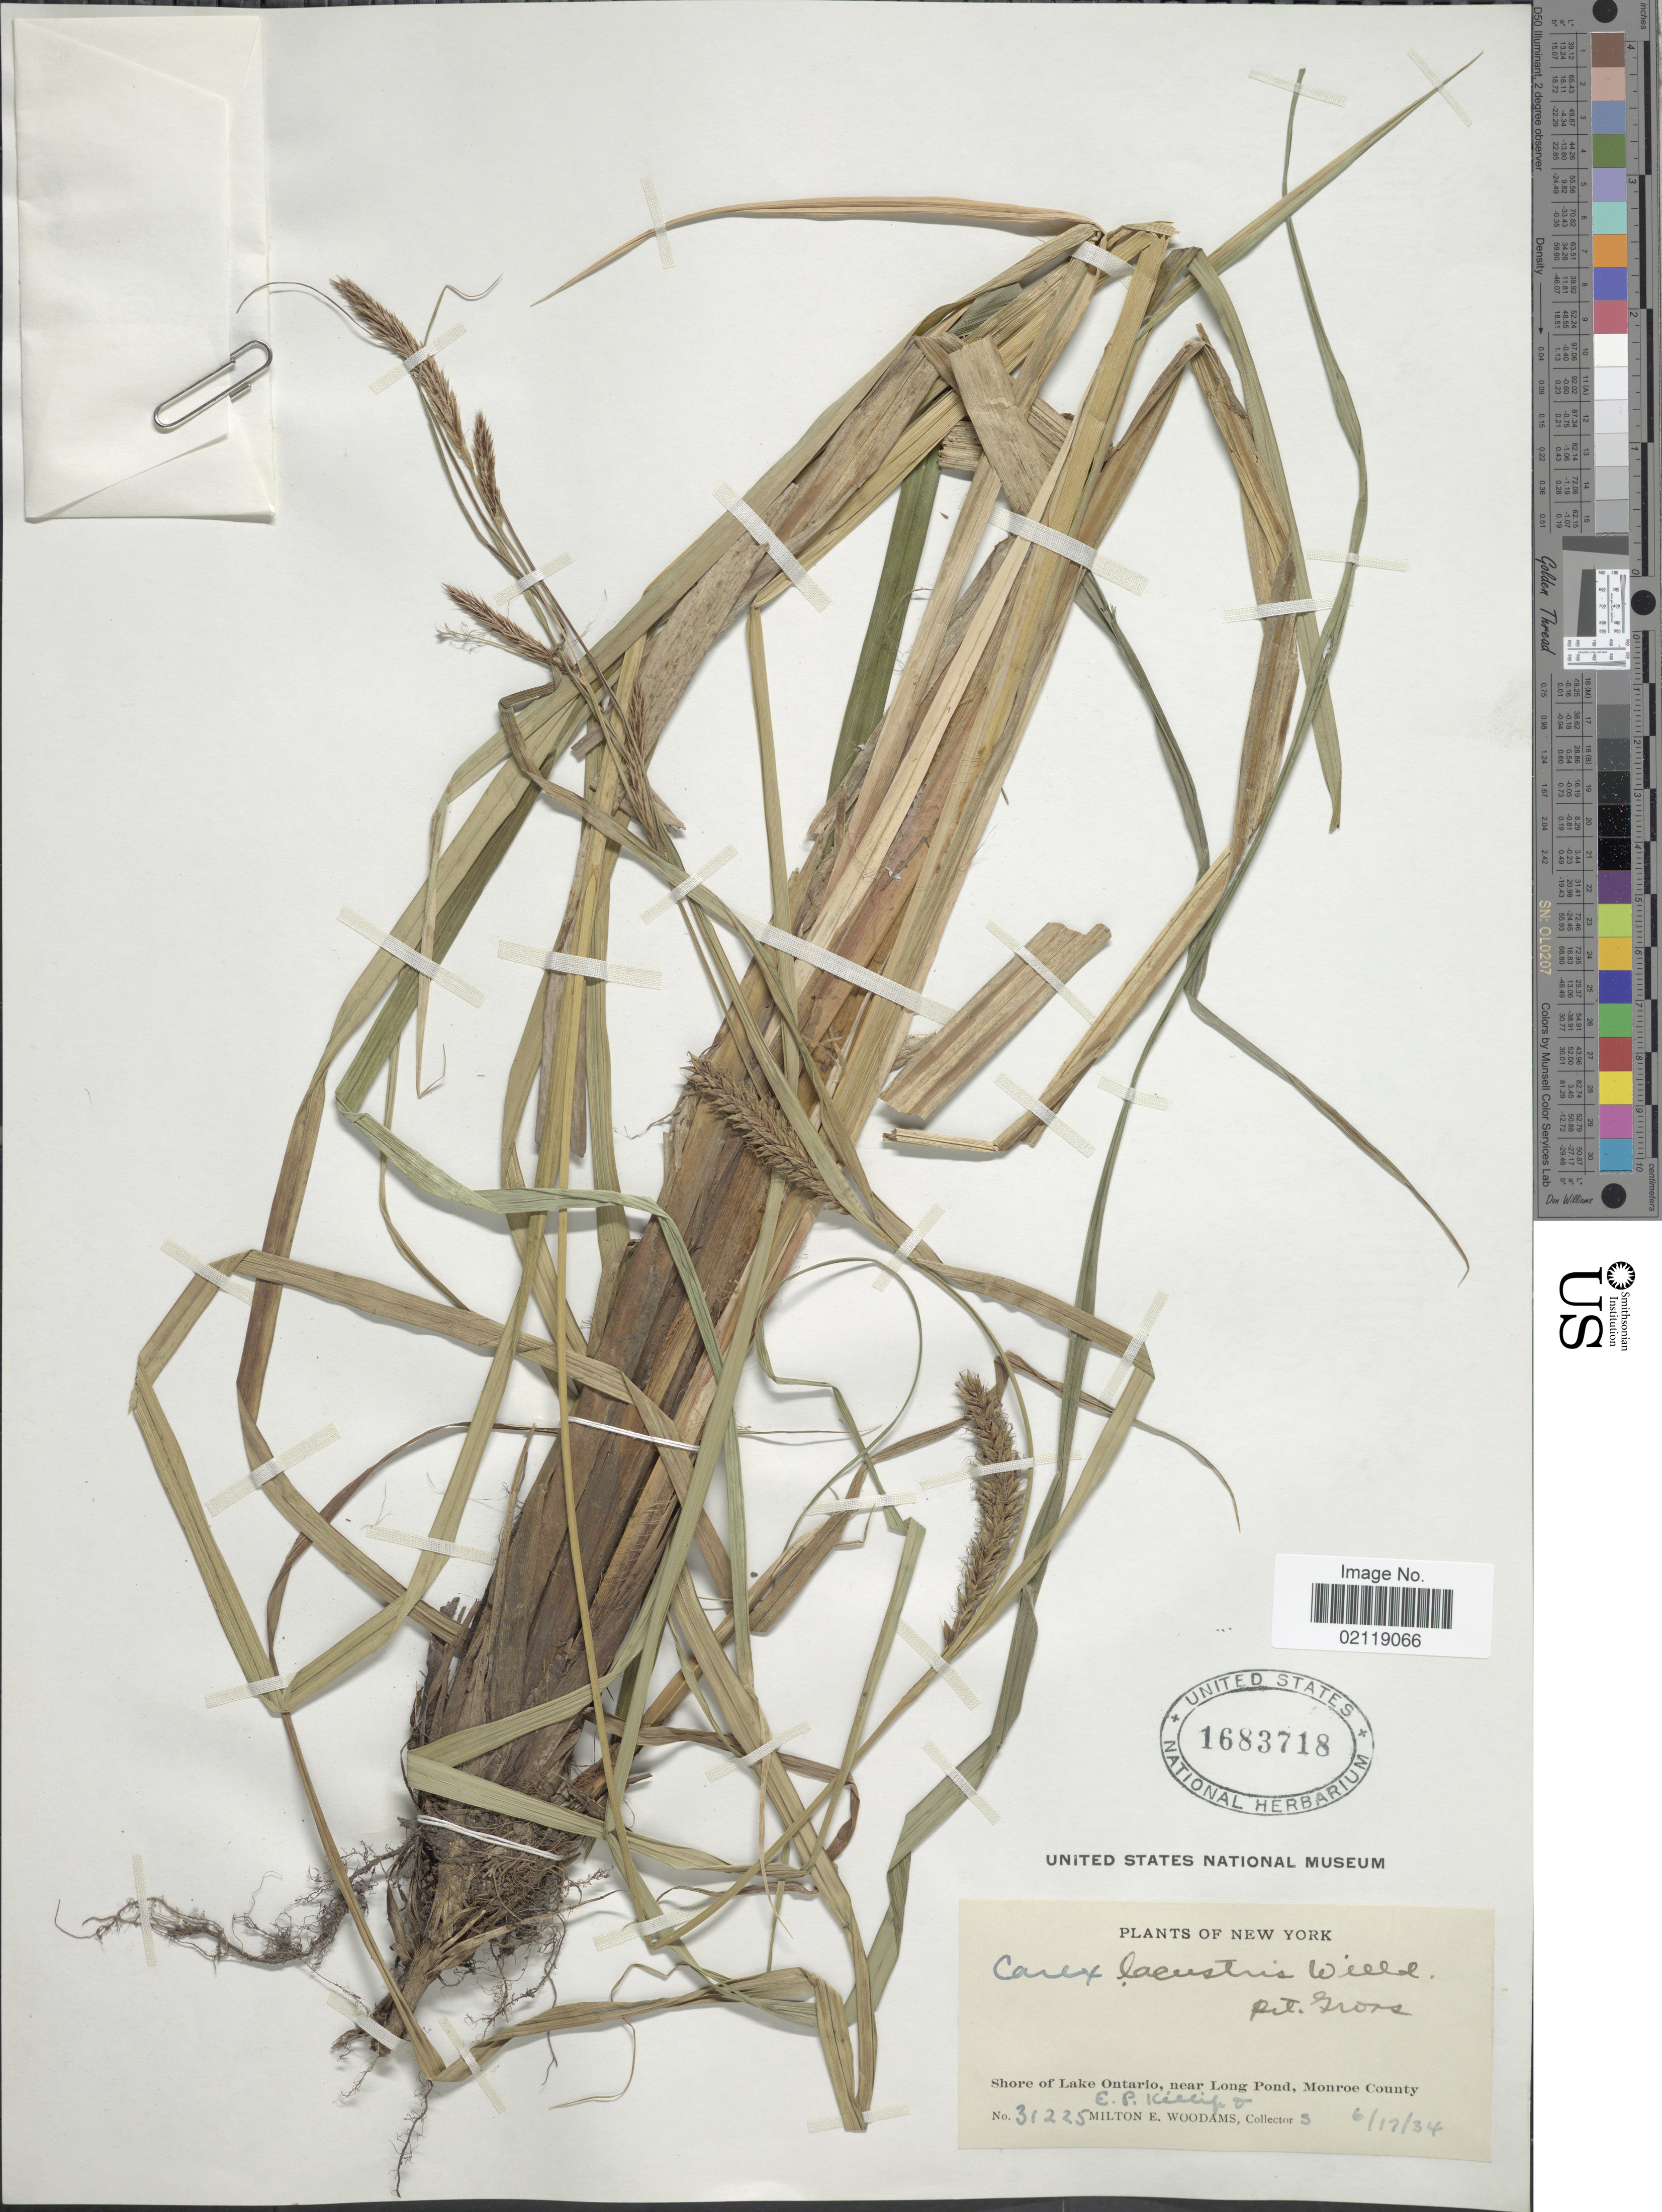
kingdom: Plantae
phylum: Tracheophyta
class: Liliopsida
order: Poales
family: Cyperaceae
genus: Carex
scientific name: Carex lacustris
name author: Willd.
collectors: E. P. Killip & M. Woodams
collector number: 31225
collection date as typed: Transcribed d/m/y: 17/6/34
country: United States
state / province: New York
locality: Shore of Lake Ontario, near Long Pond, Monroe County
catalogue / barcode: US 1683718